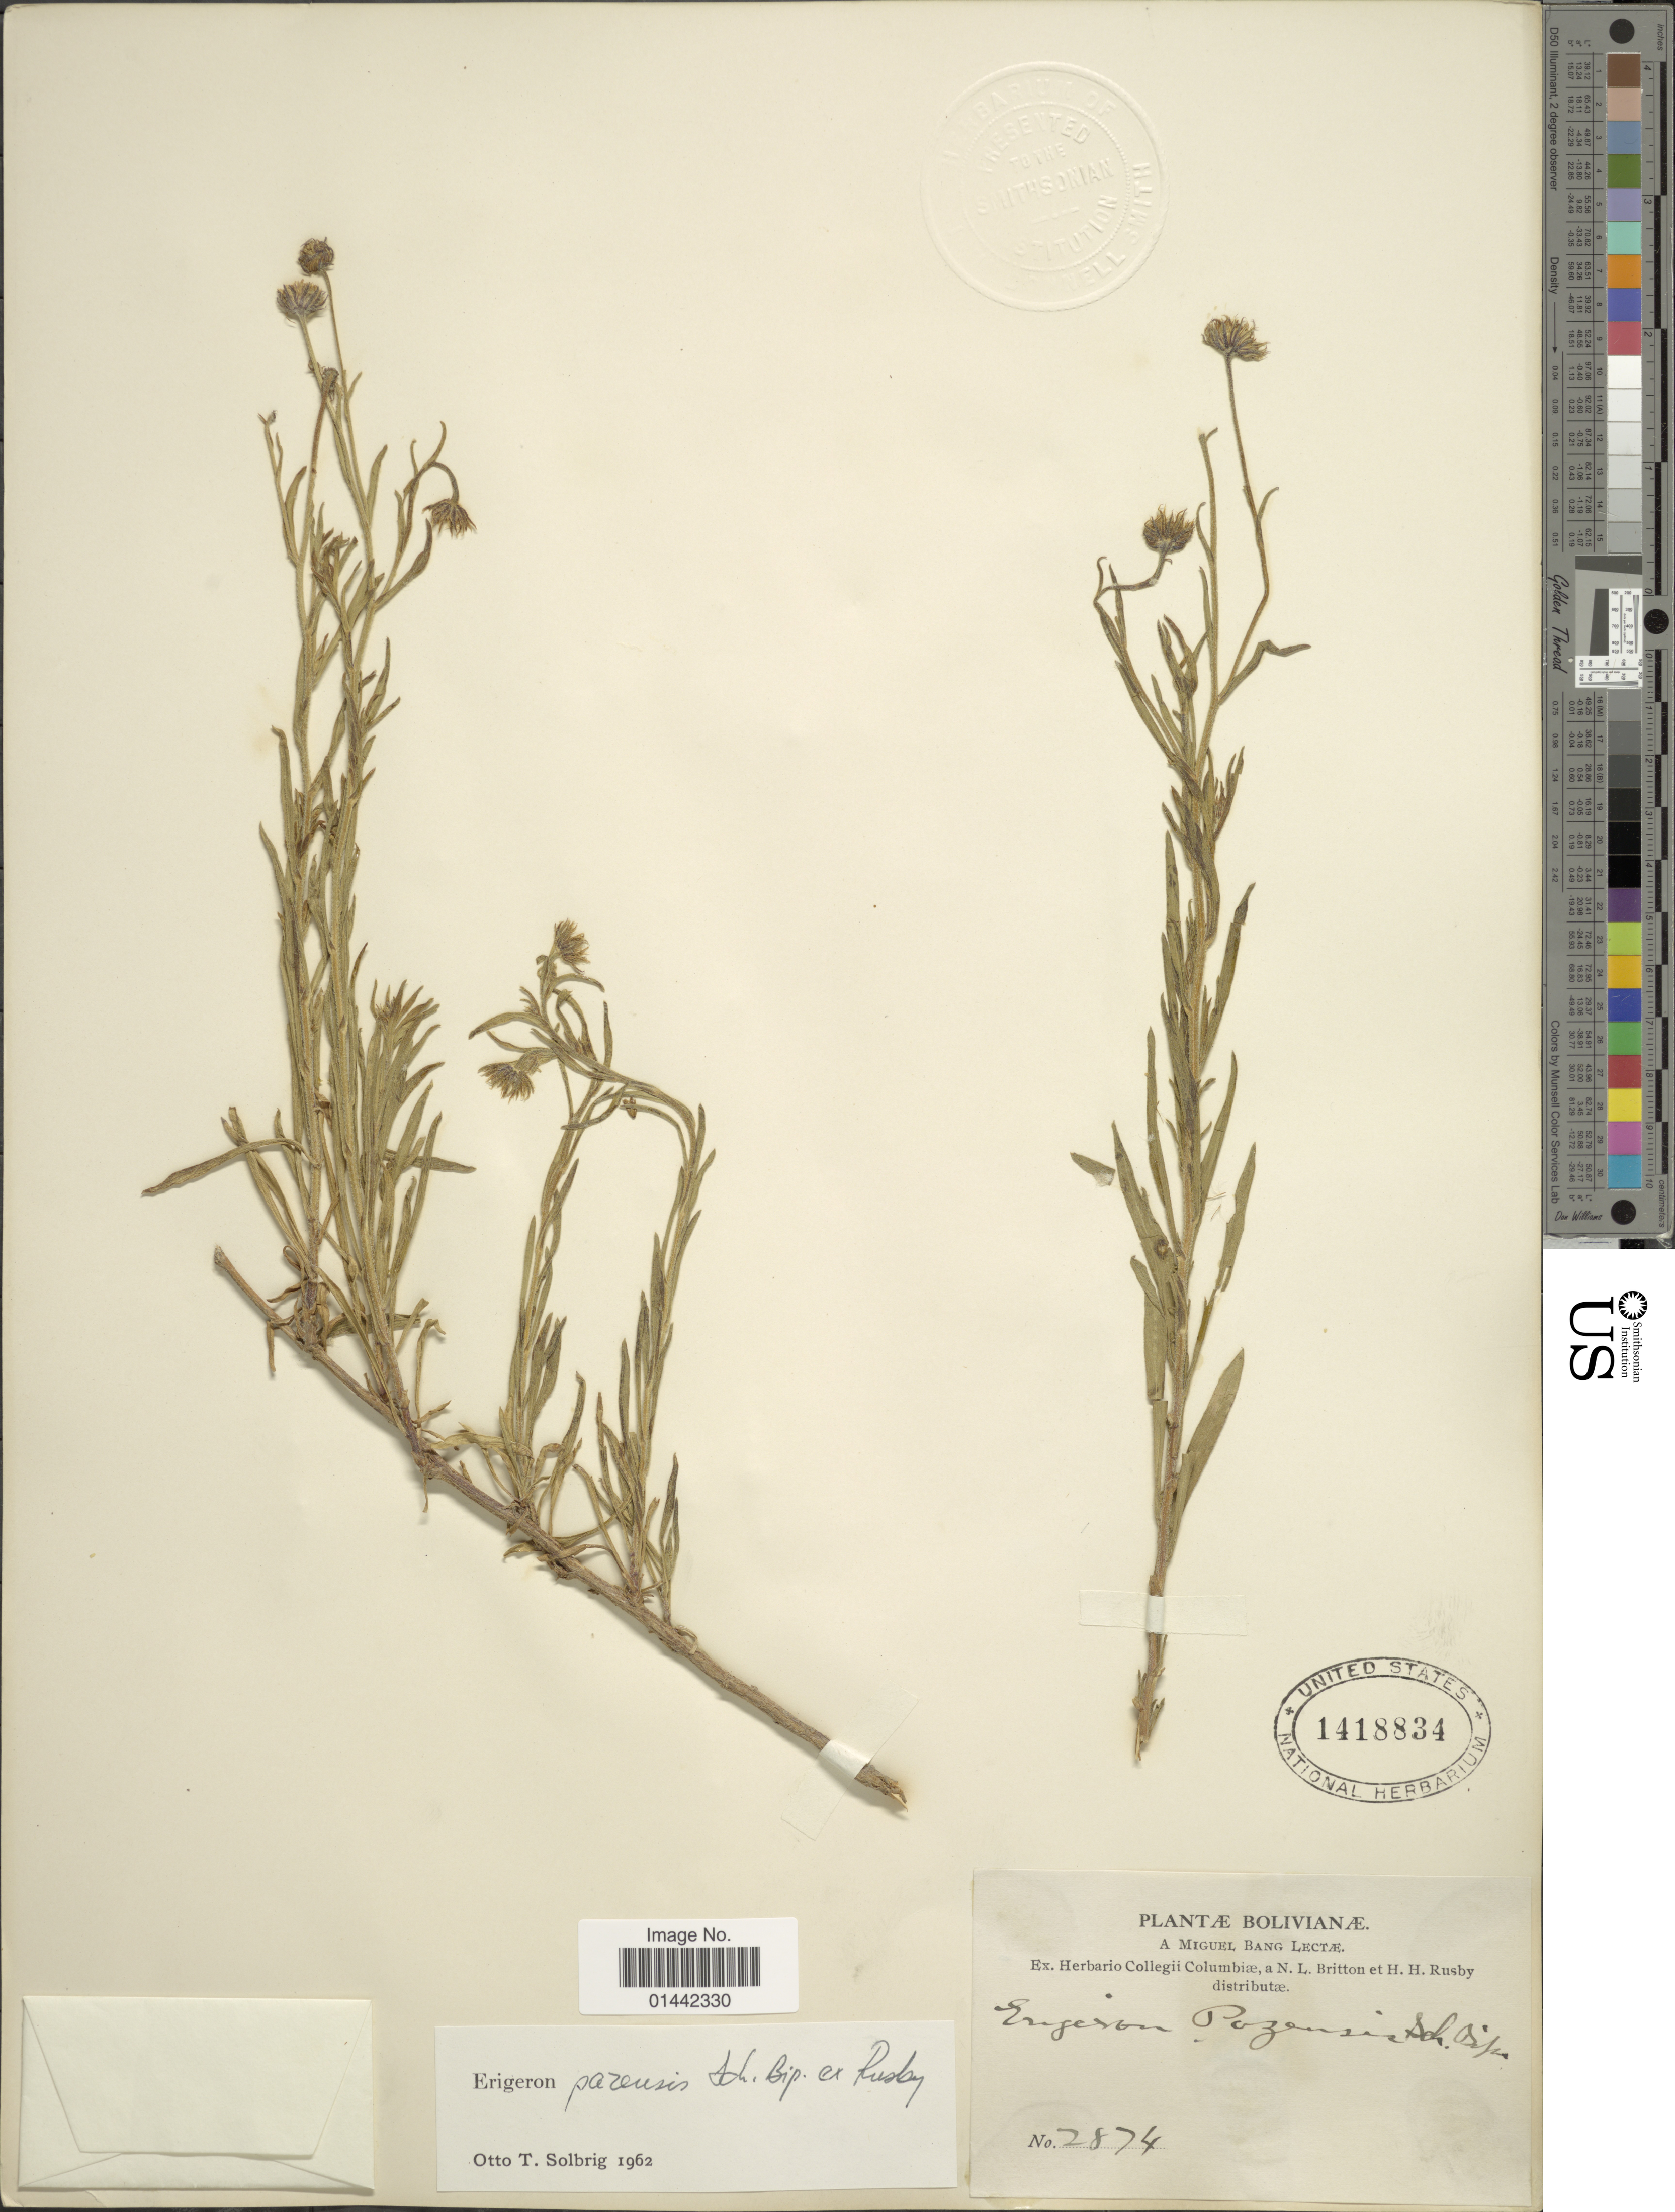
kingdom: Plantae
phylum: Tracheophyta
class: Magnoliopsida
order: Asterales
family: Asteraceae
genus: Erigeron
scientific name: Erigeron pazensis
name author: Sch. Bip. ex Rusby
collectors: M. Bang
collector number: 2874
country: Bolivia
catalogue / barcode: US 1418834